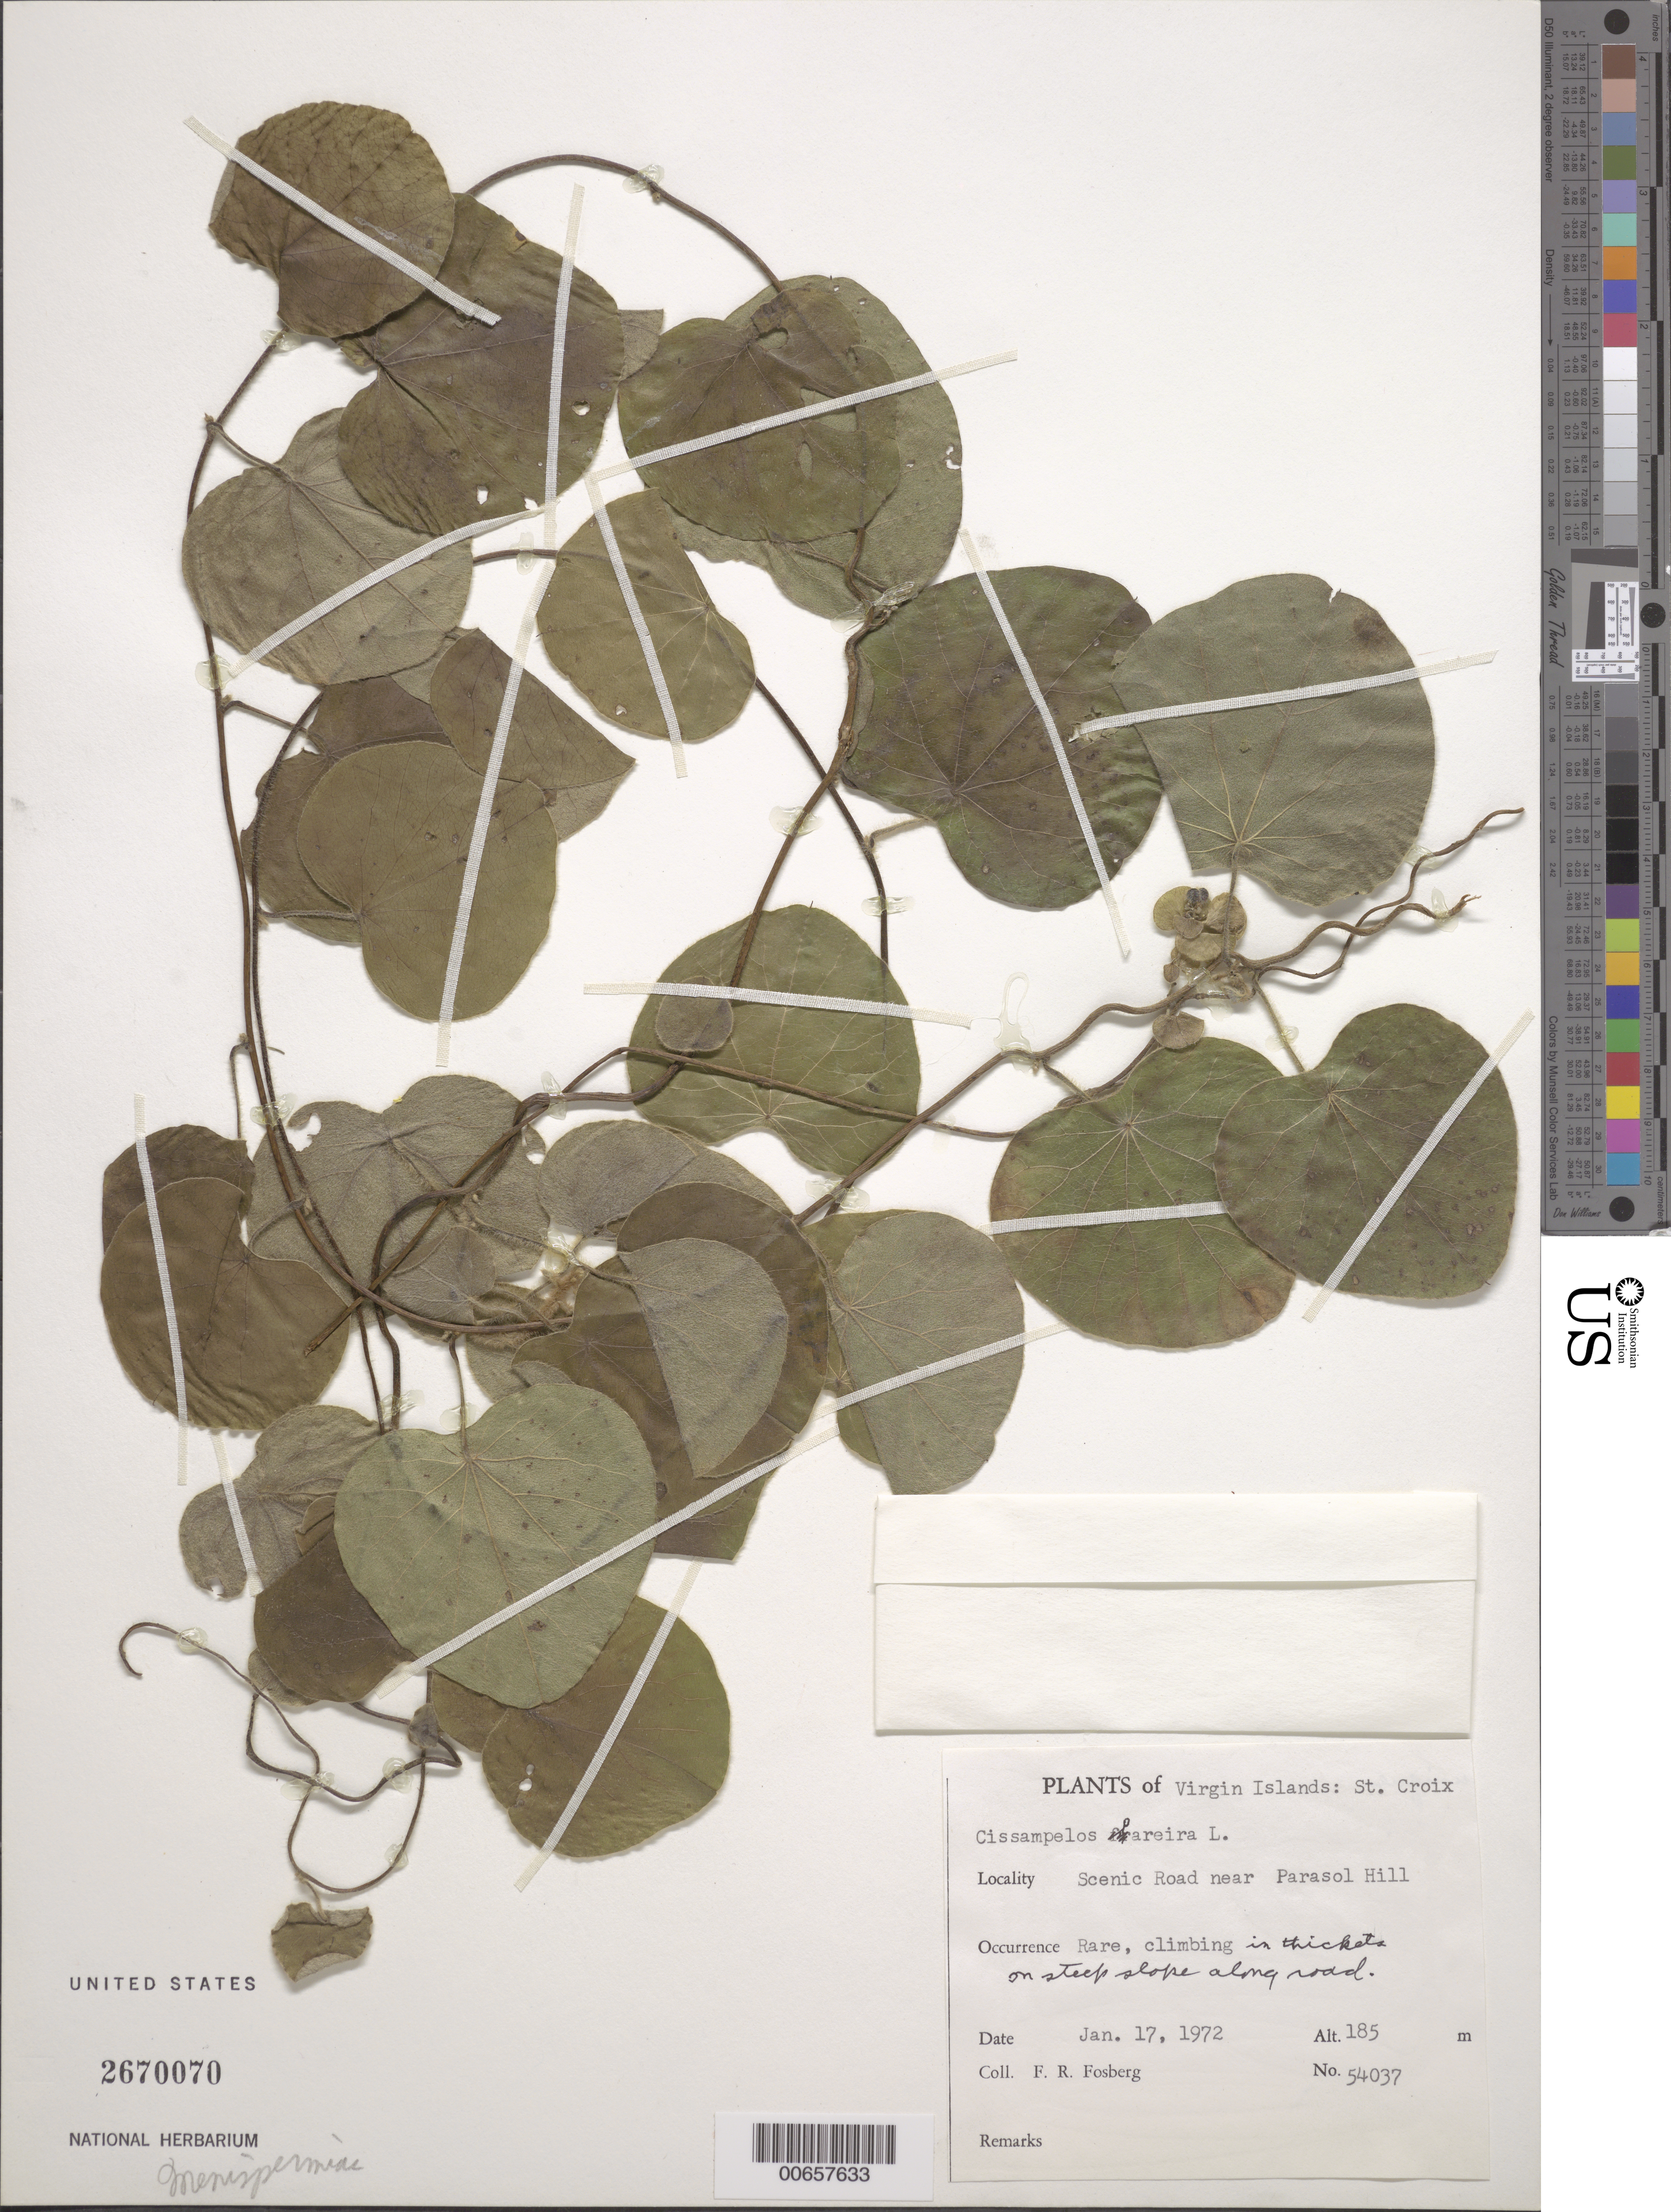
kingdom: Plantae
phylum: Tracheophyta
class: Magnoliopsida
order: Ranunculales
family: Menispermaceae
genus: Cissampelos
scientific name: Cissampelos pareira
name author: L.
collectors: F. R. Fosberg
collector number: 54037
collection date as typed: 17 Jan 1972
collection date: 1972-01-17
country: U.S. Virgin Islands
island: St. Croix Island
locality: Parasol Hill, Scenic Road near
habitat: In thickets on steep slope along road.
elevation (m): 185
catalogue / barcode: US 2670070